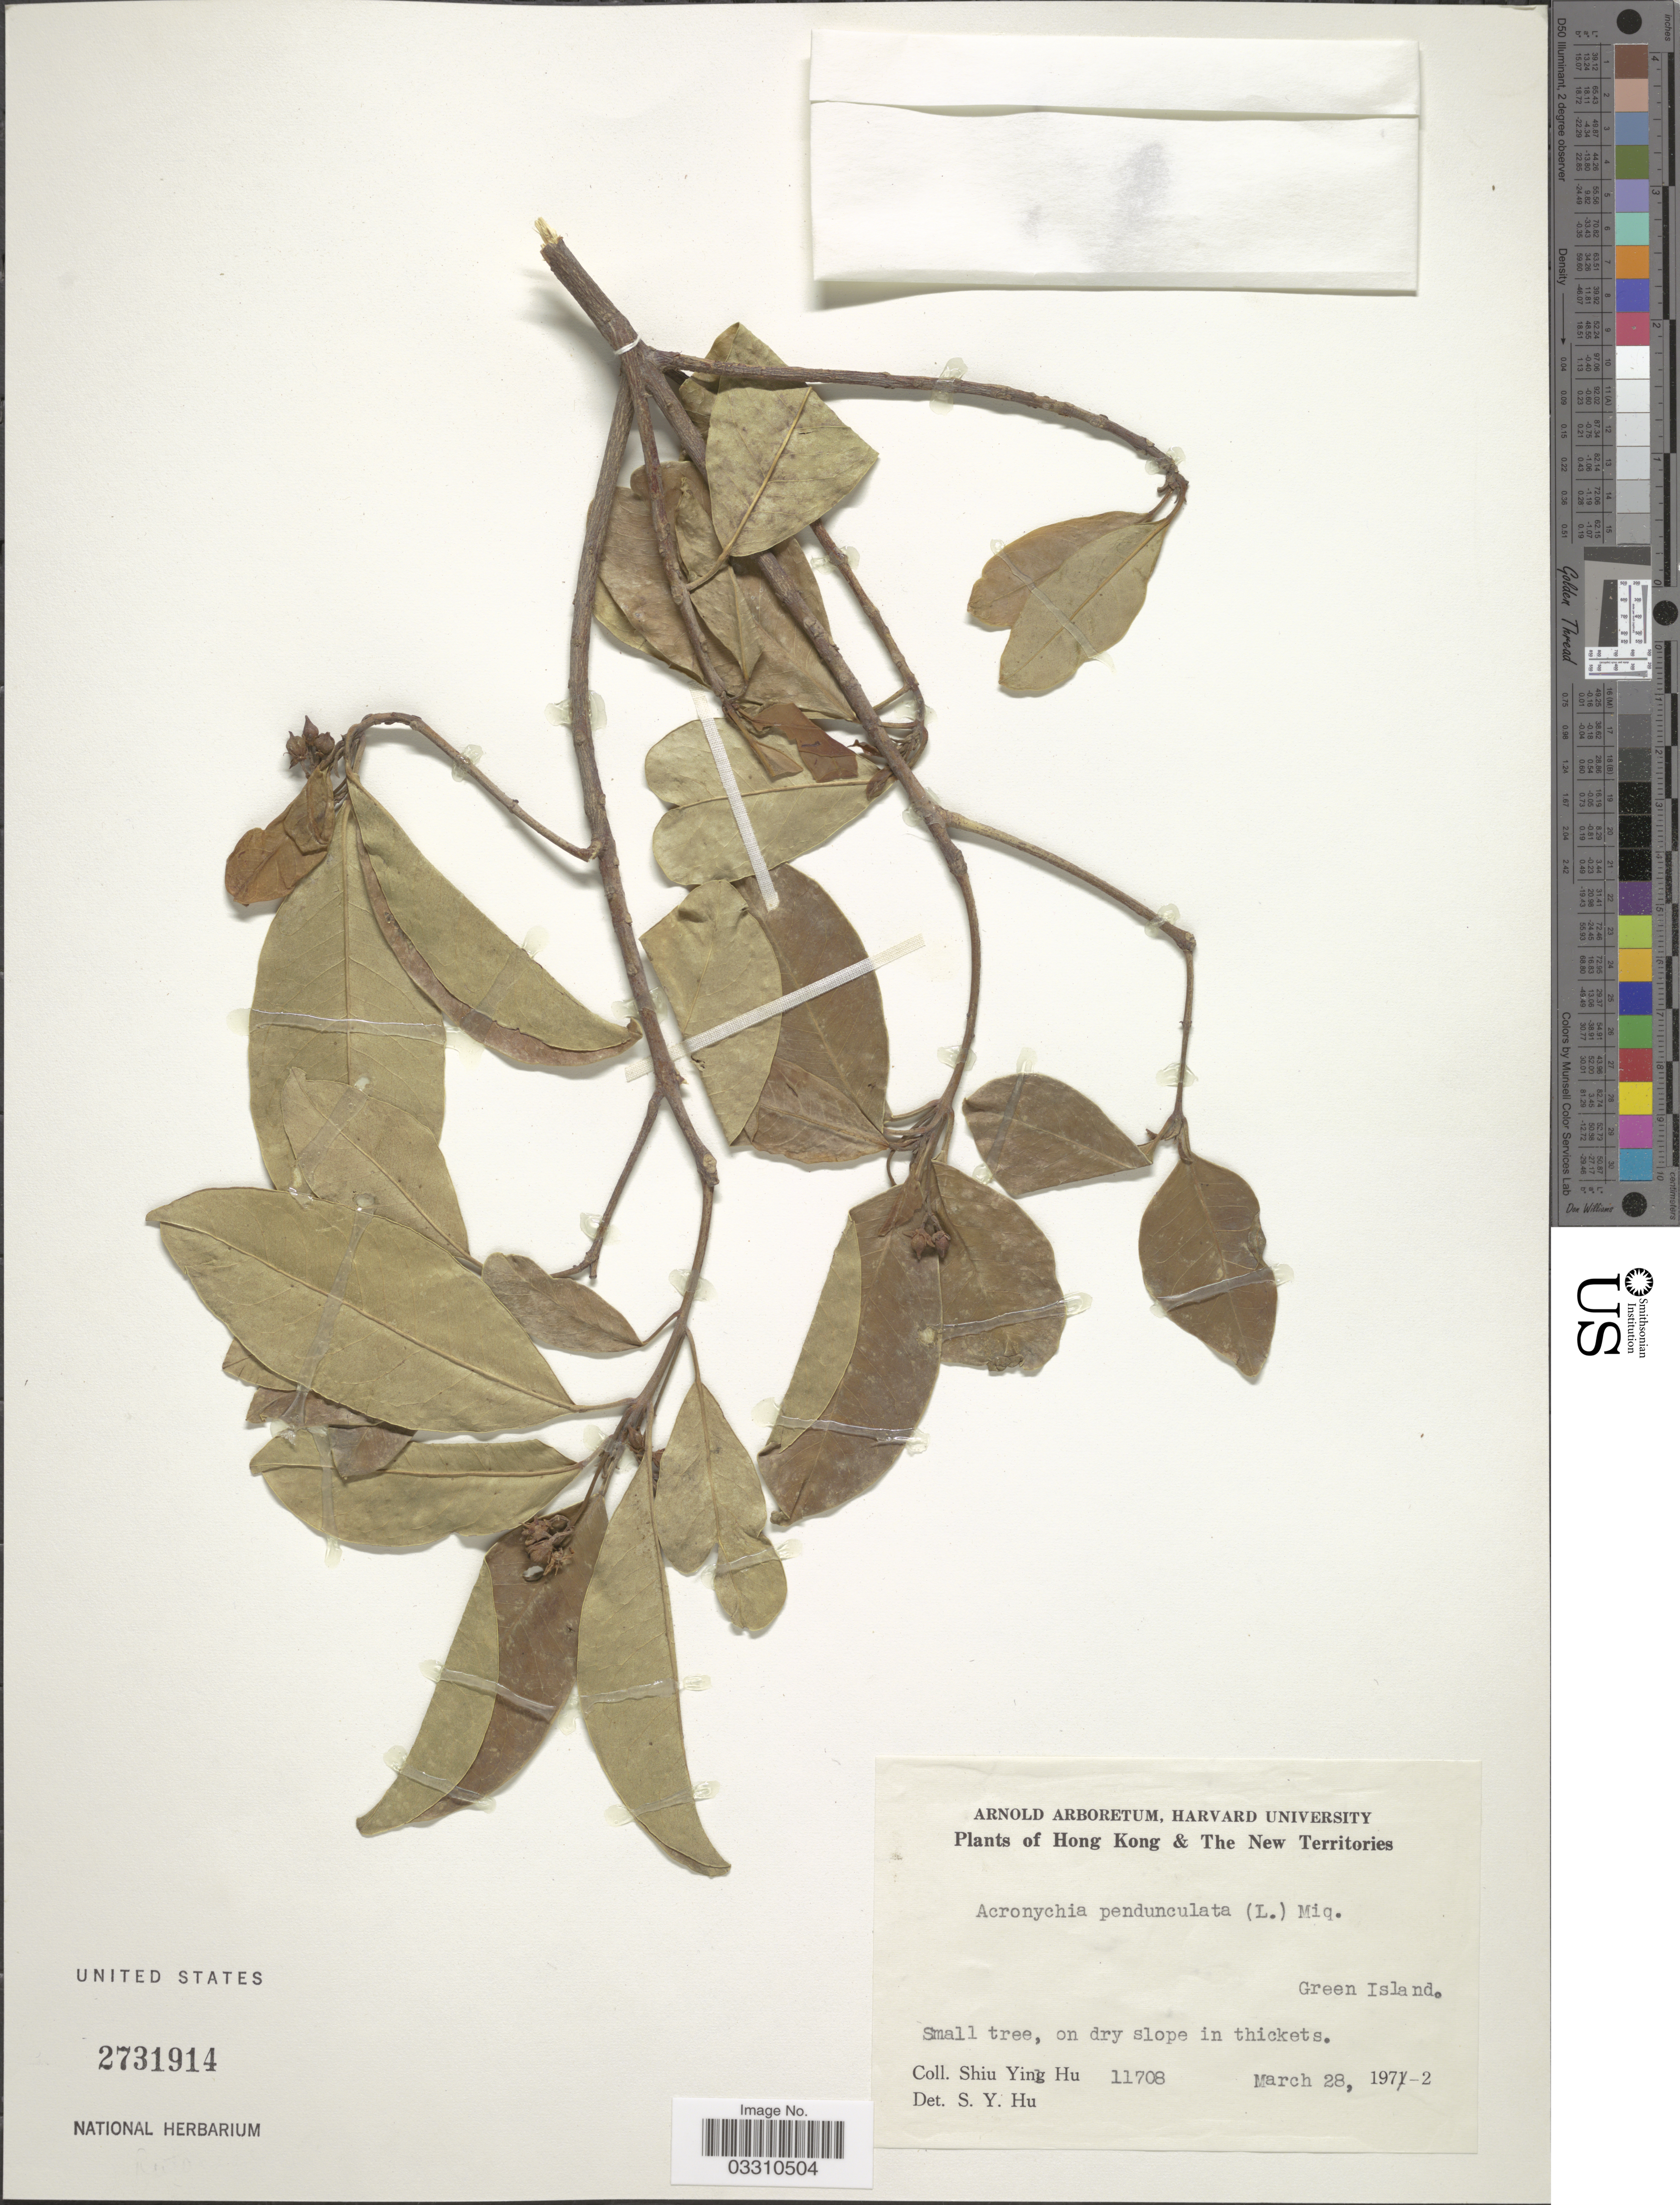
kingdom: Plantae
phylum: Tracheophyta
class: Magnoliopsida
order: Sapindales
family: Rutaceae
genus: Acronychia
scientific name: Acronychia pedunculata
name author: (L.) Miq.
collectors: S. Y. Hu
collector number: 11708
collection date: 1972-03-28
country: China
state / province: Hong Kong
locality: Hong Kong & The New Territories, Green Island.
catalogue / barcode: US 2731914